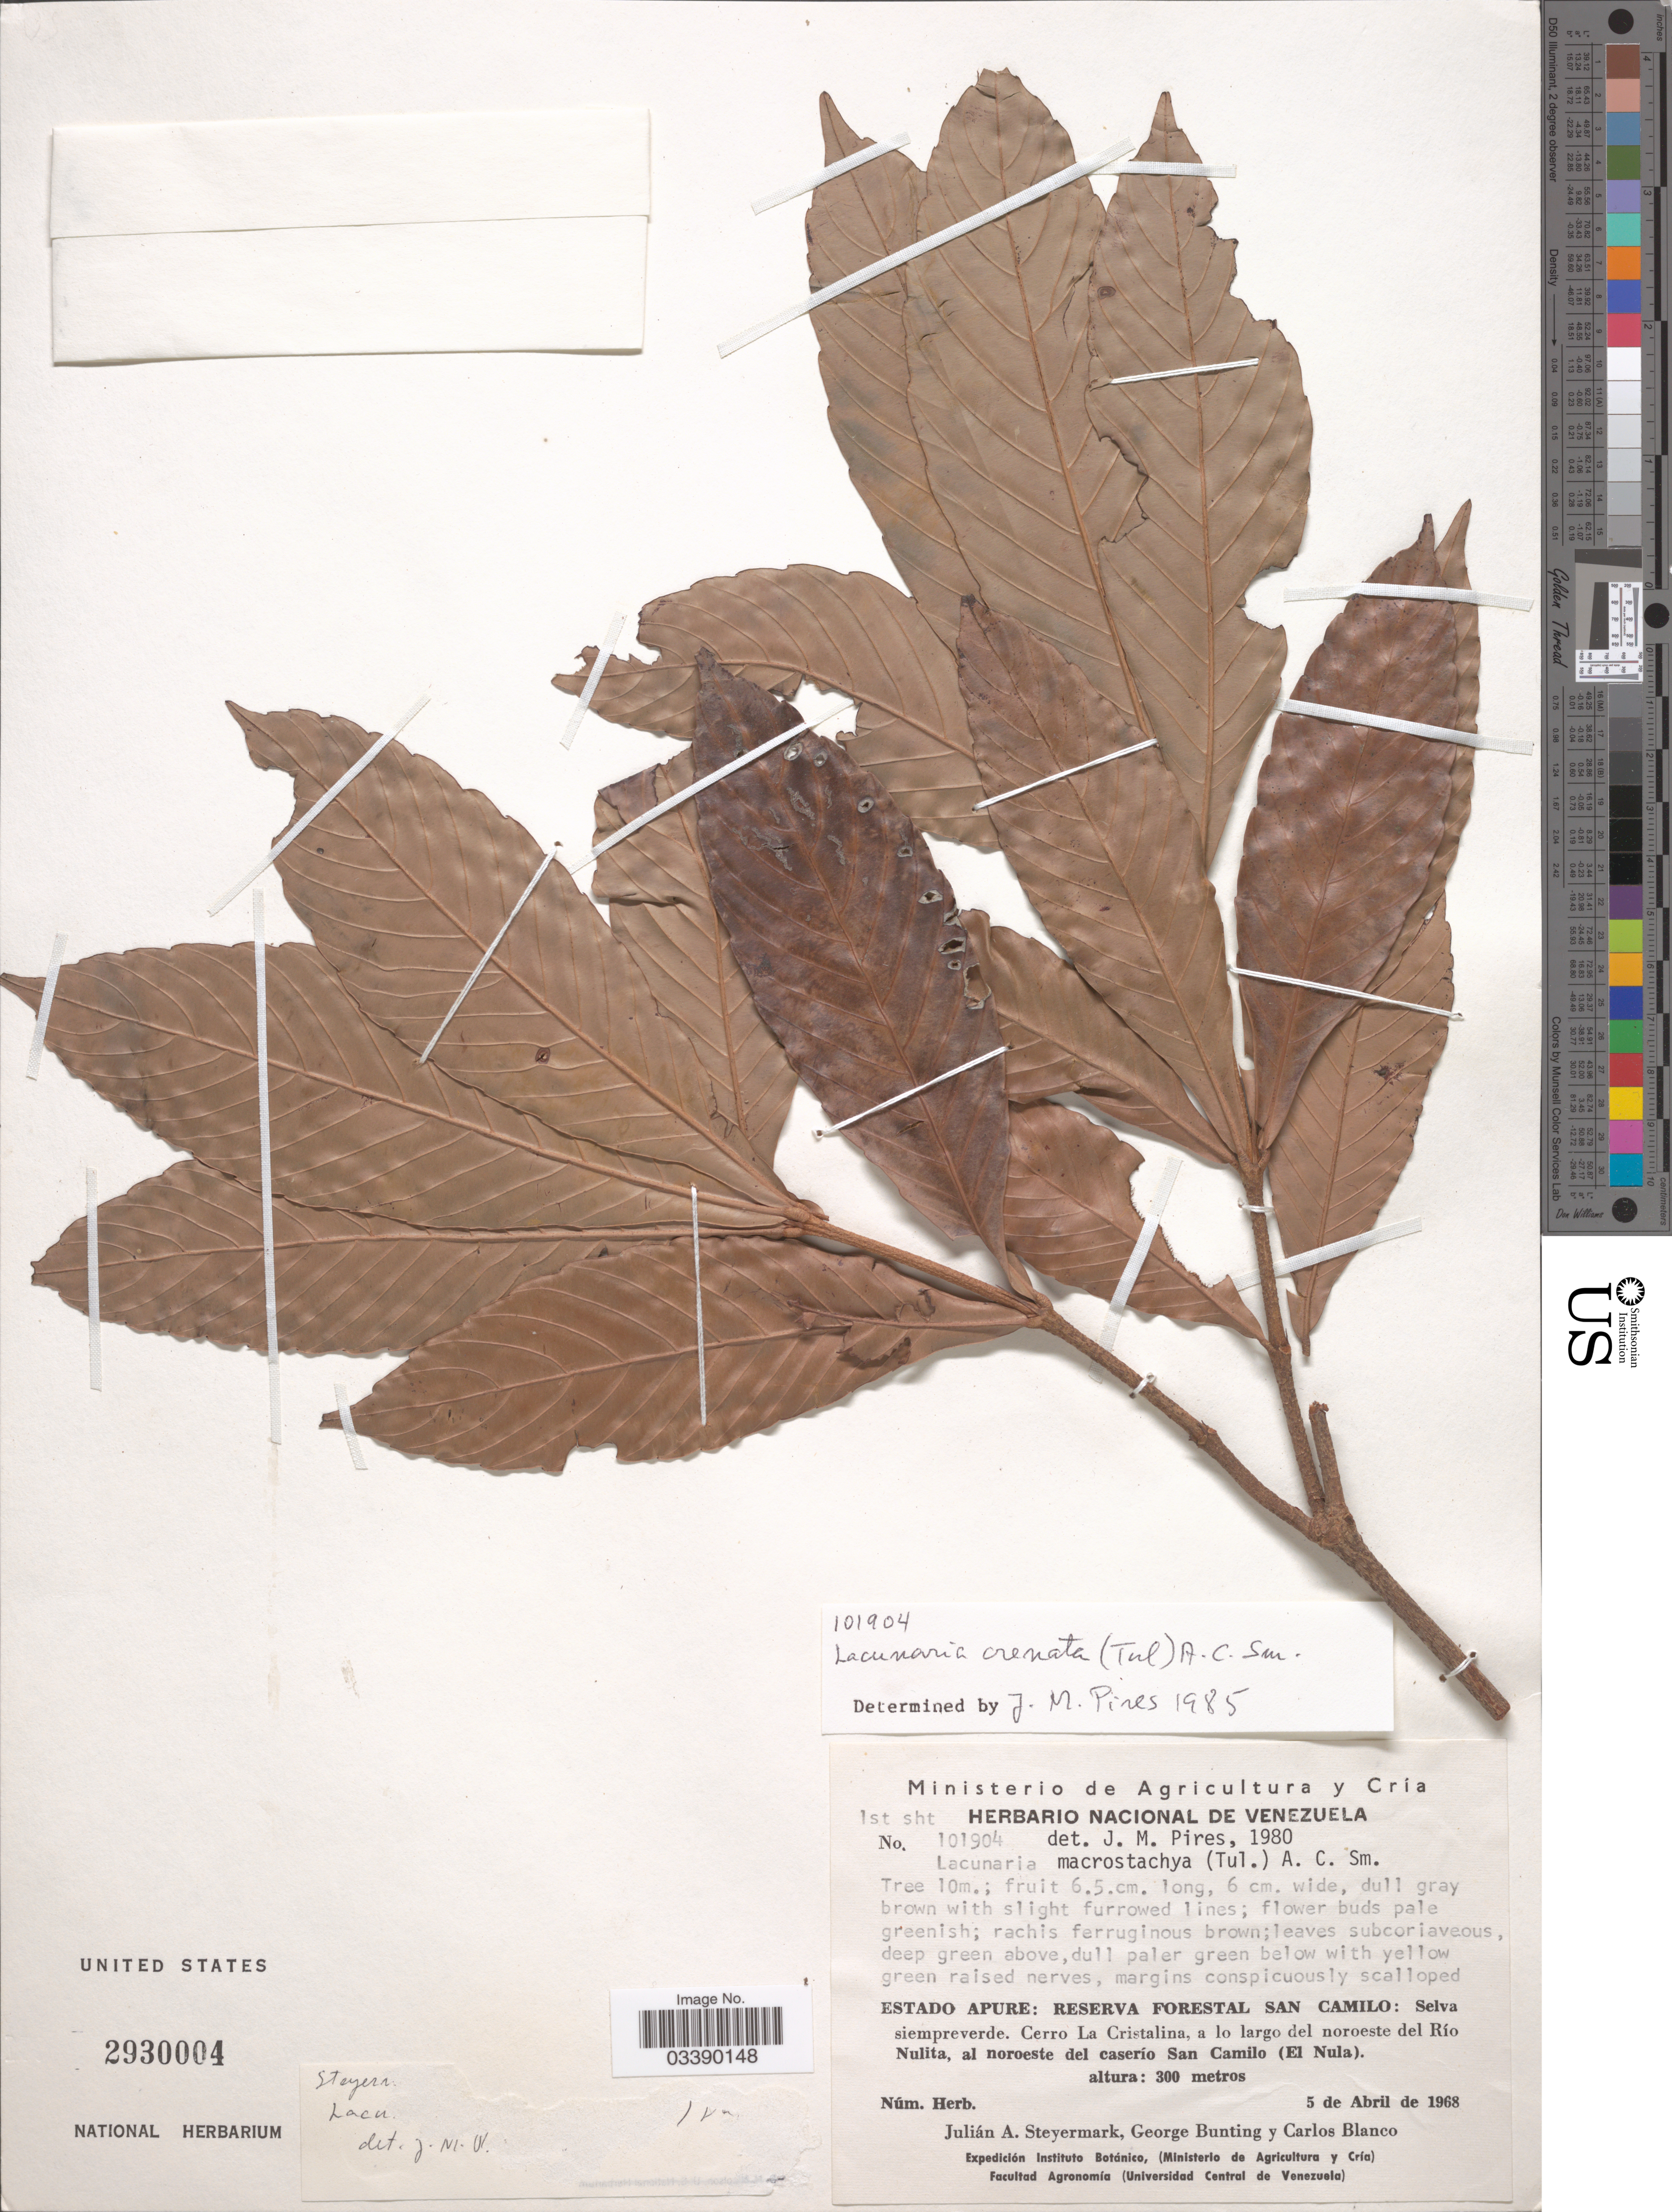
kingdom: Plantae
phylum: Tracheophyta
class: Magnoliopsida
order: Malpighiales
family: Quiinaceae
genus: Lacunaria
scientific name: Lacunaria crenata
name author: (Tul.) A.C. Sm.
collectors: J. Steyermark, G. S. Bunting & C. Blanco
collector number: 101904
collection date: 1968-04-05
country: Venezuela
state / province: Apure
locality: Reserva Forestal San Camilo: Selva siempreverde. Cerro La Cristalina, a lo largo del noroeste del Río Nulita, al noroeste del caserío San Camilo (El Nula).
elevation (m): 300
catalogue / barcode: US 2930004